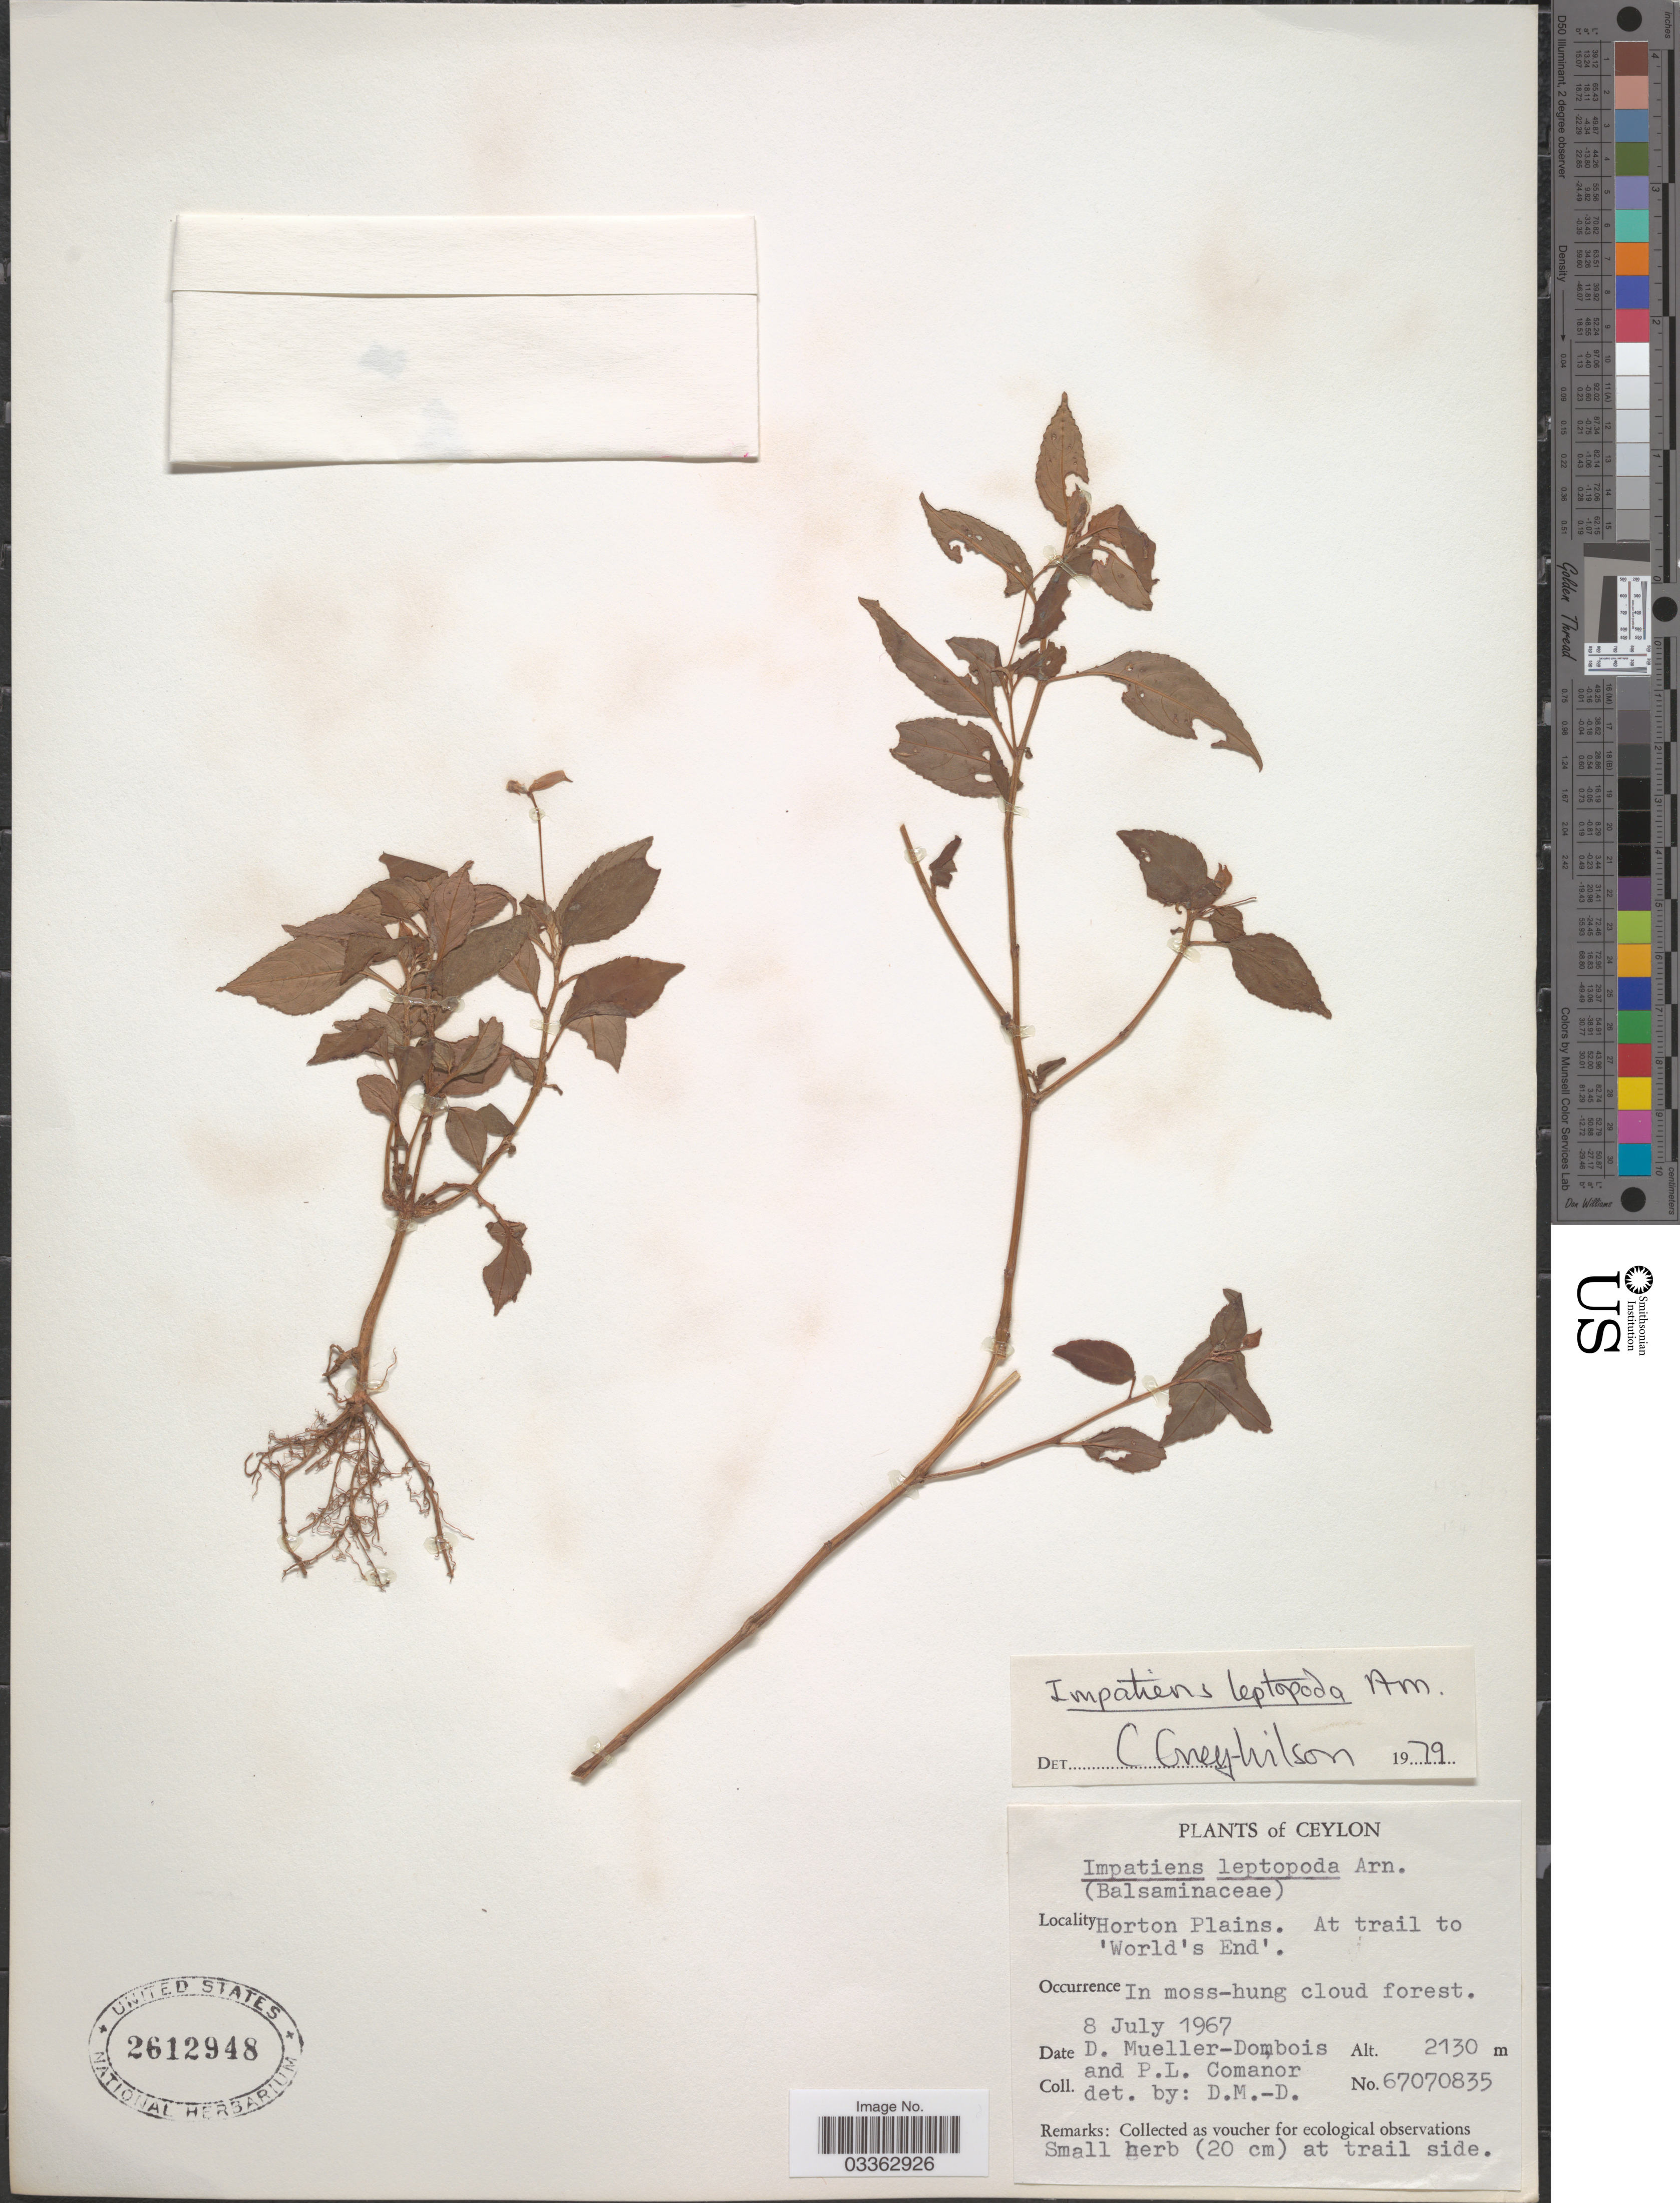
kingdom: Plantae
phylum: Tracheophyta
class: Magnoliopsida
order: Ericales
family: Balsaminaceae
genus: Impatiens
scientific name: Impatiens leptopoda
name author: Arn.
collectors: D. Meuller-Dombois & P. Comanor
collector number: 67070835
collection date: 1967-07-08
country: Sri Lanka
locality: Ceylon. Horton Plains. At trail to 'World's End'.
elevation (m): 2130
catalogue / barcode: US 2612948